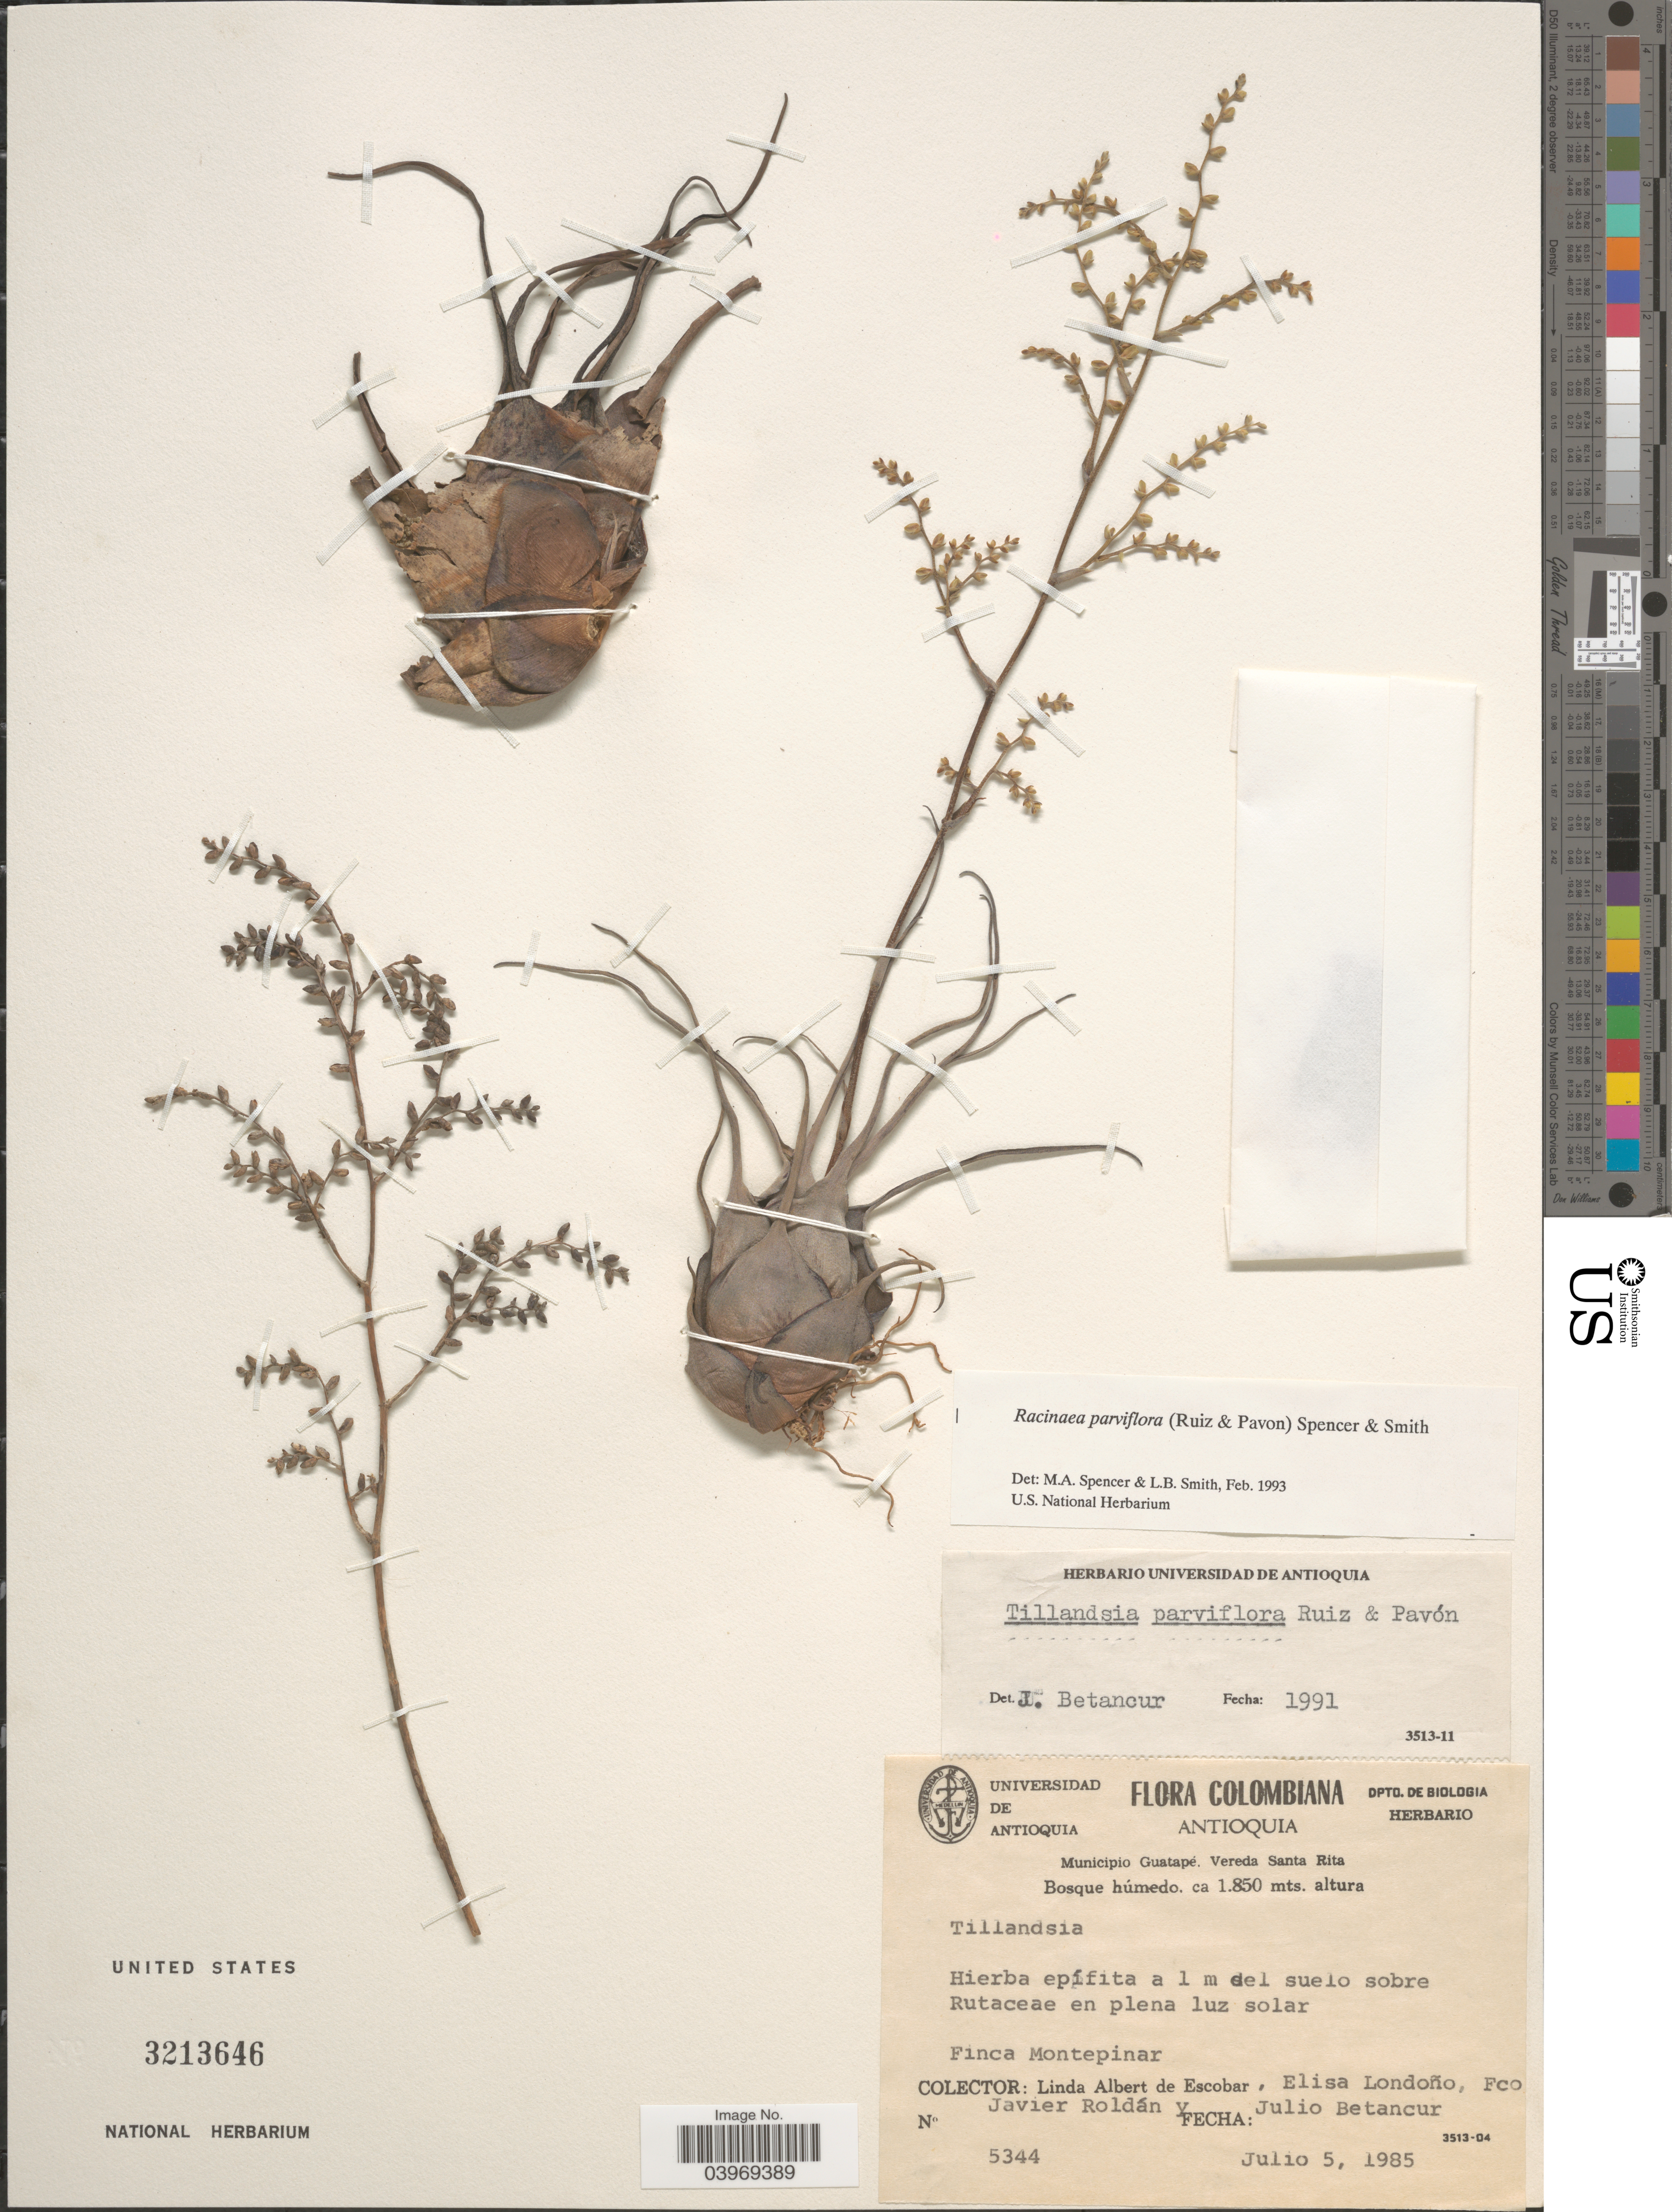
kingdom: Plantae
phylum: Tracheophyta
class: Liliopsida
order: Poales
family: Bromeliaceae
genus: Racinaea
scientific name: Racinaea parviflora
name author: (Ruiz & Pav.) M.A. Spencer & L.B. Sm.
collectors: L. K. de Escobar, E. Londono, F. J. Roldán & J. Betancur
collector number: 5344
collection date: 1985-07-05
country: Colombia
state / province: Antioquia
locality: Municipio Guatapé, Vereda Santa Rita. Finca Montepinar.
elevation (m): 1850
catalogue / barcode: US 3213646